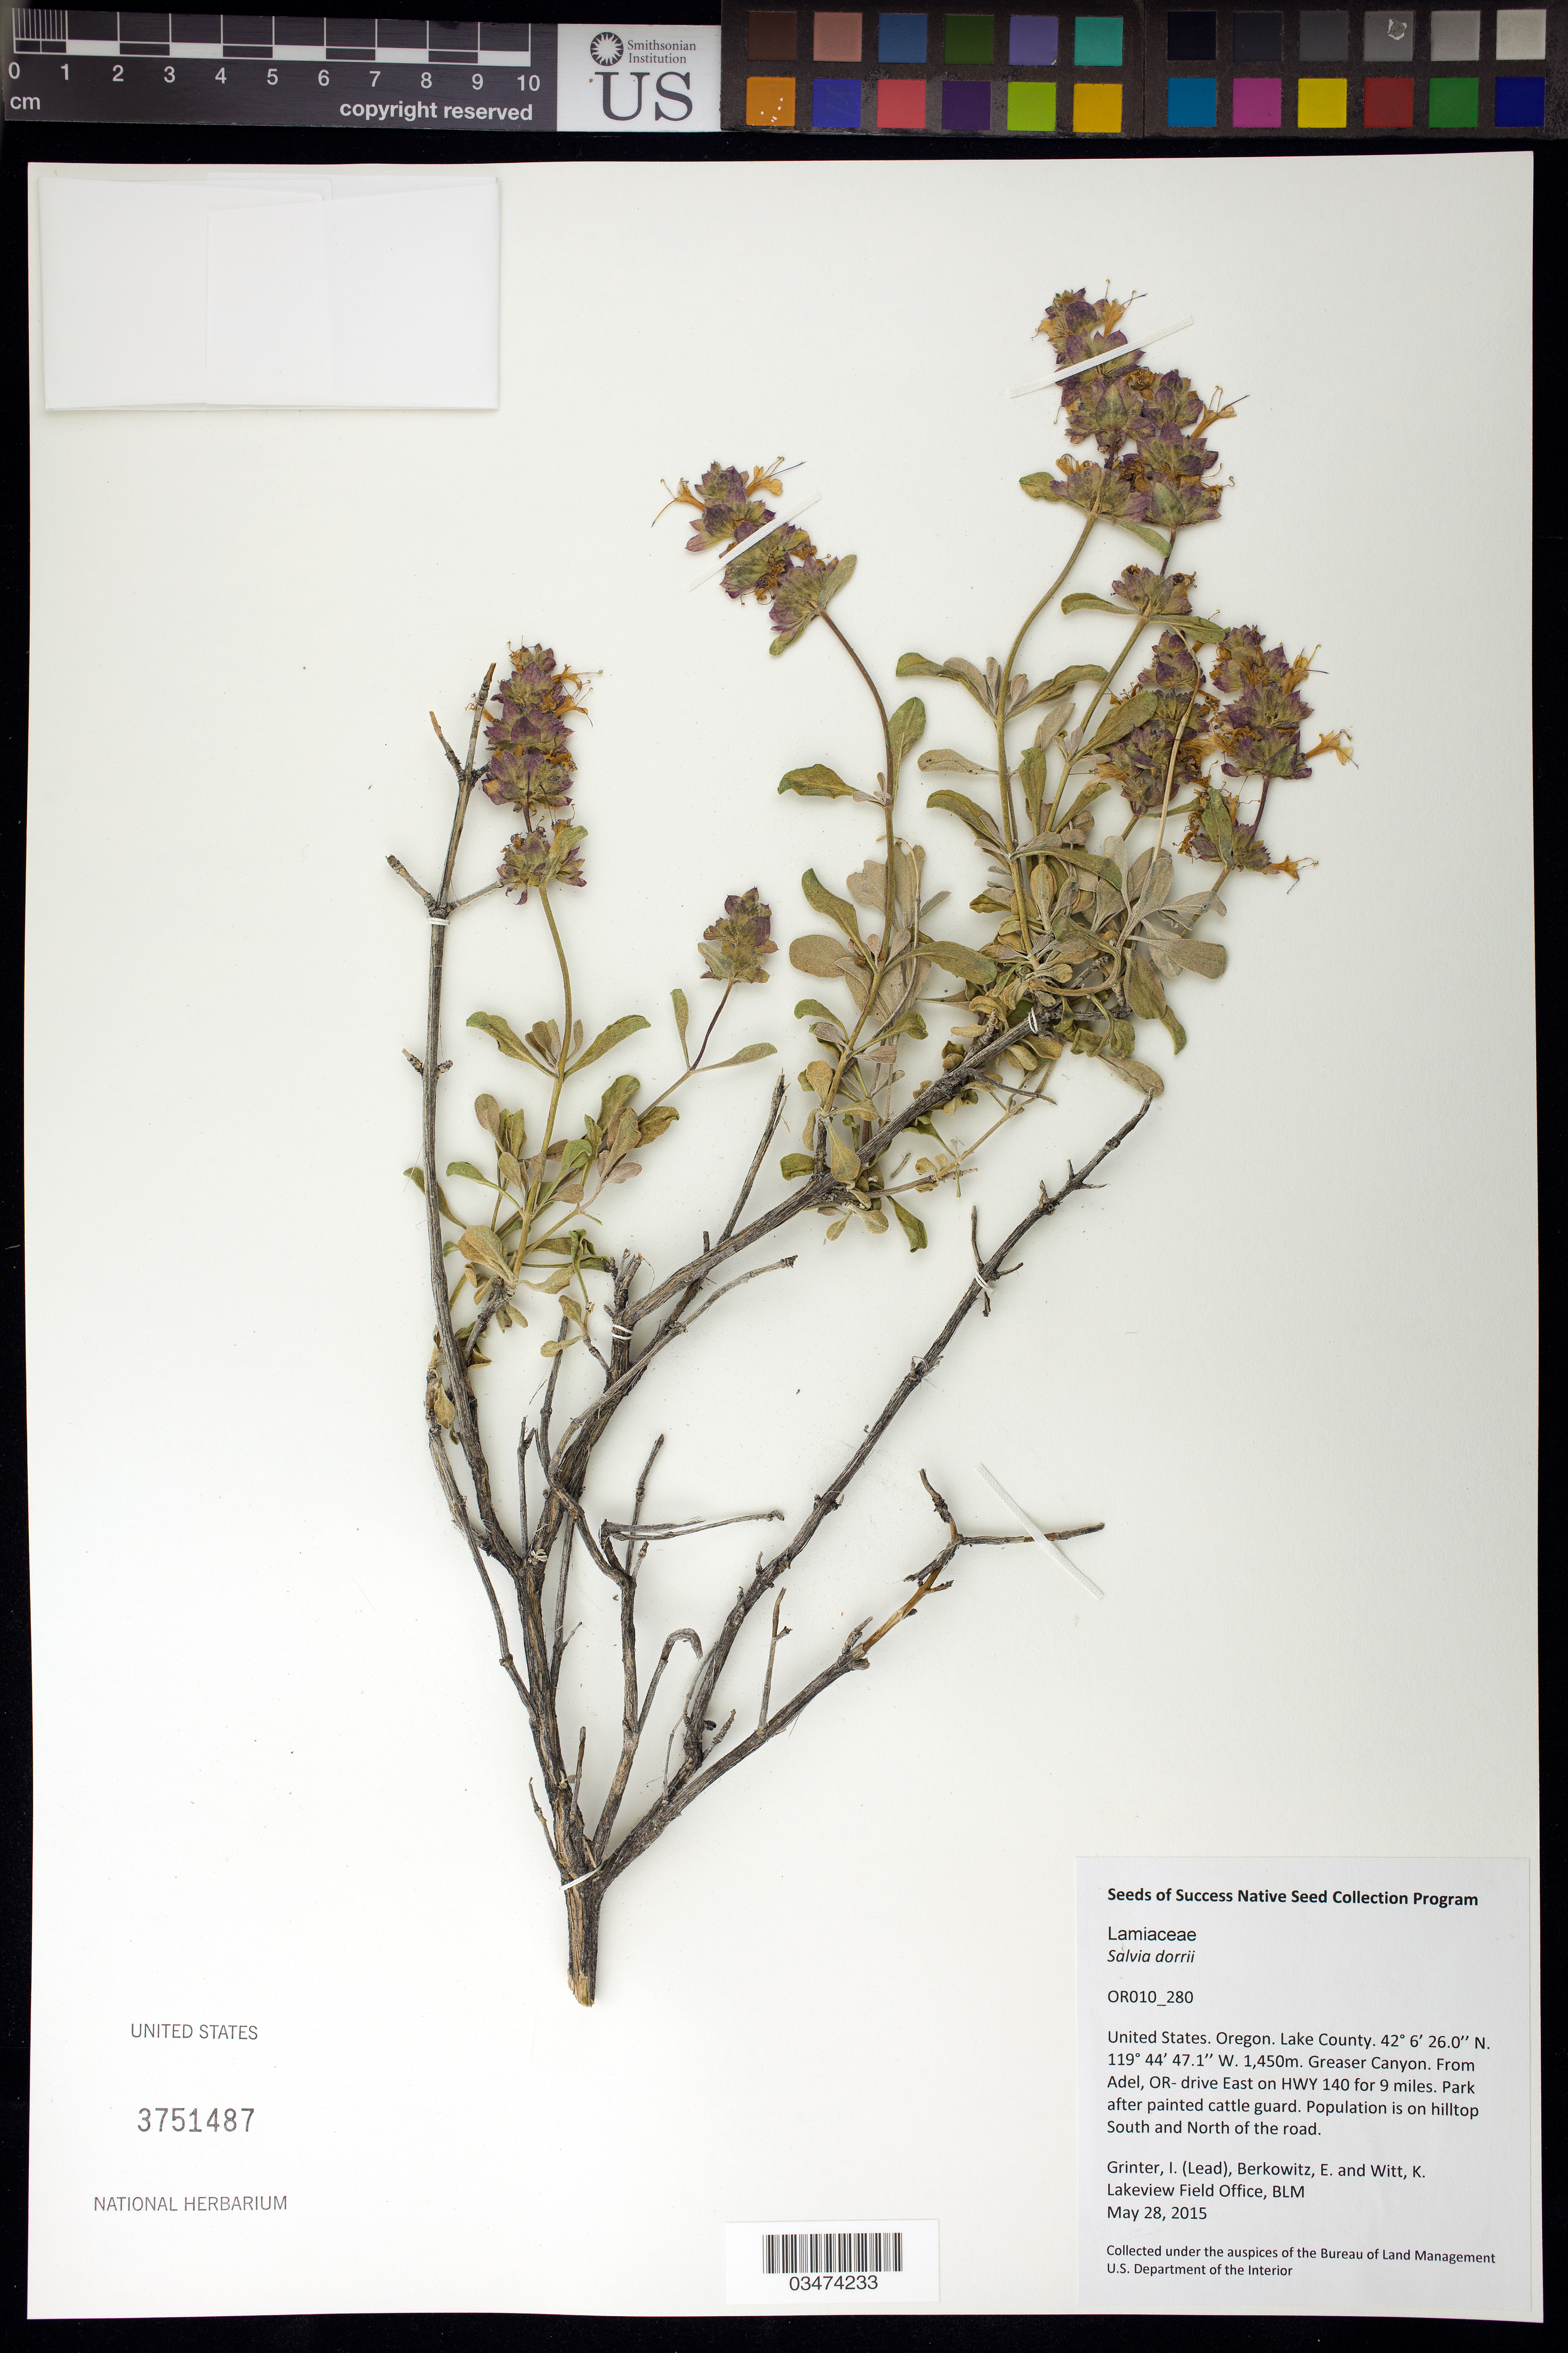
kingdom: Plantae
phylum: Tracheophyta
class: Magnoliopsida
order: Lamiales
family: Lamiaceae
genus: Salvia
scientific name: Salvia dorrii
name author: (Kellogg) Abrams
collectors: I. Grinter, K. Witt & E. Berowitz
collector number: OR010-280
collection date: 2015-05-28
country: United States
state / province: Oregon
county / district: Lake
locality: Lakeview Resources Area, Greaser Drift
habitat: Wyoming sagebrush community on steep slope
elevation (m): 442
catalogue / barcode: US 3751487